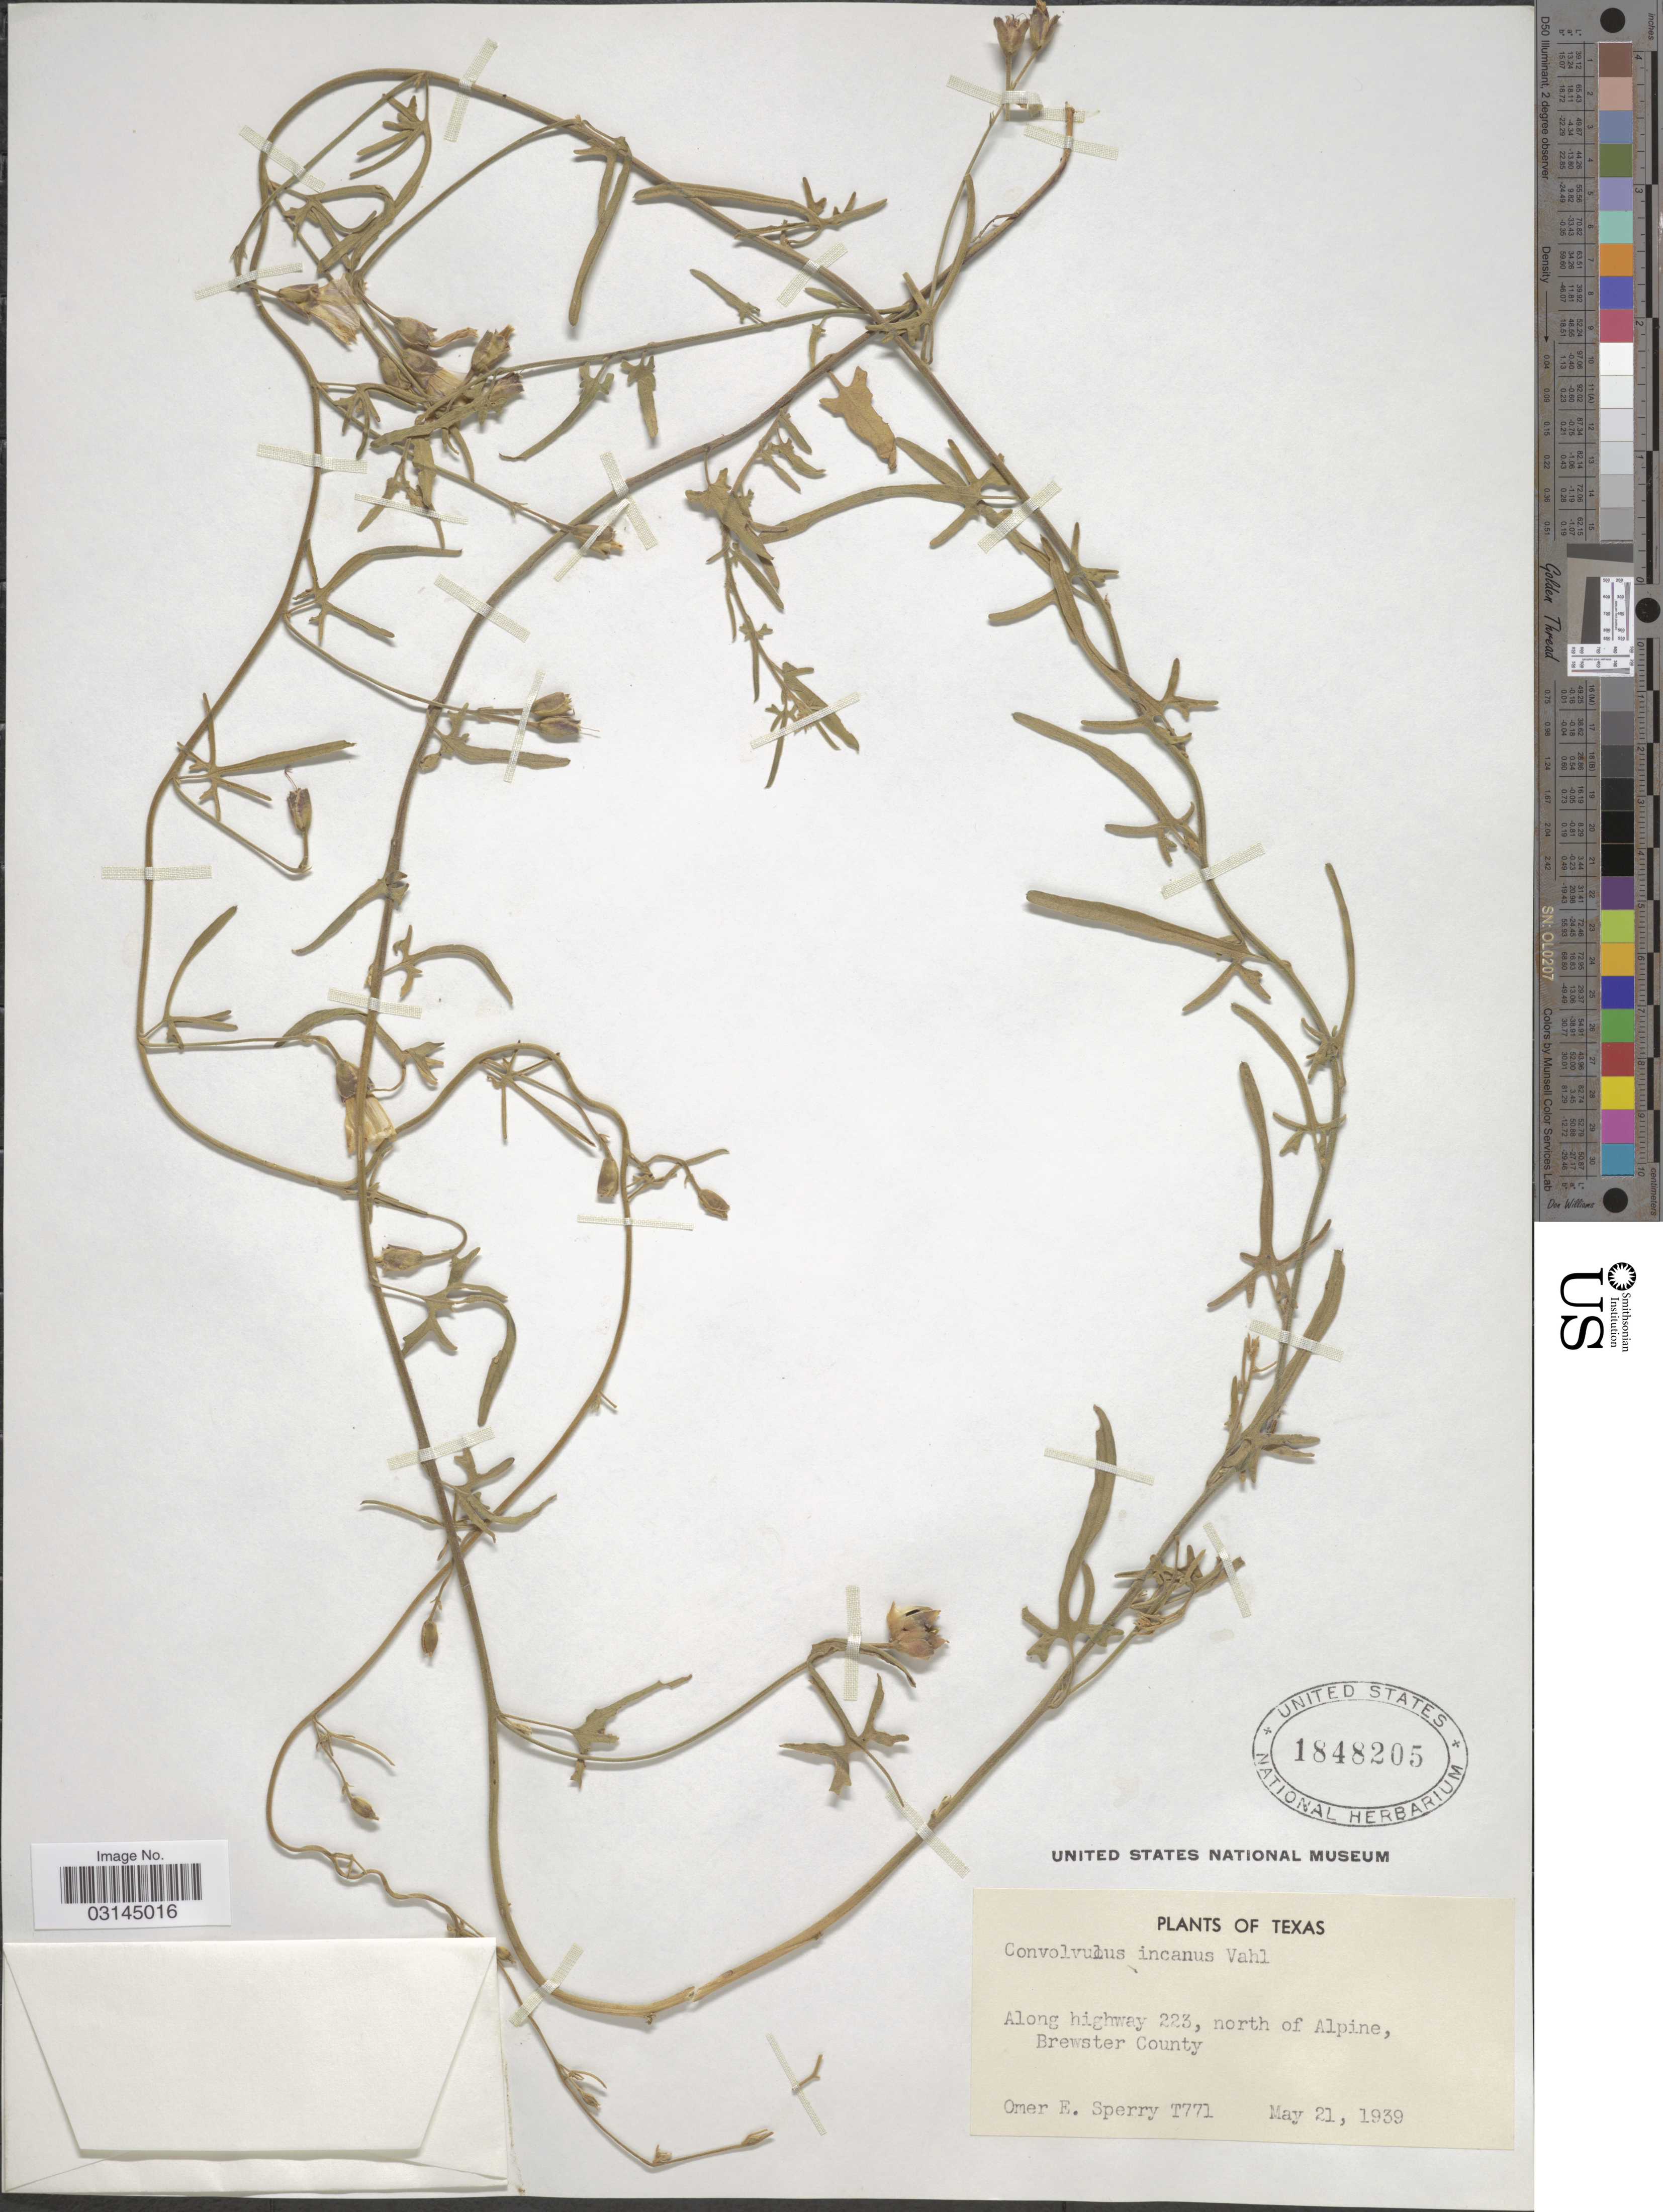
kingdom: Plantae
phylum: Tracheophyta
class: Magnoliopsida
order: Solanales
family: Convolvulaceae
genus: Convolvulus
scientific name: Convolvulus incanus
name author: Vahl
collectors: O. E. Sperry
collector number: T771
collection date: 1939-05-21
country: United States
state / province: Texas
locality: Along highway 223, north of Alpine, Brewster County.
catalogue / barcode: US 1848205